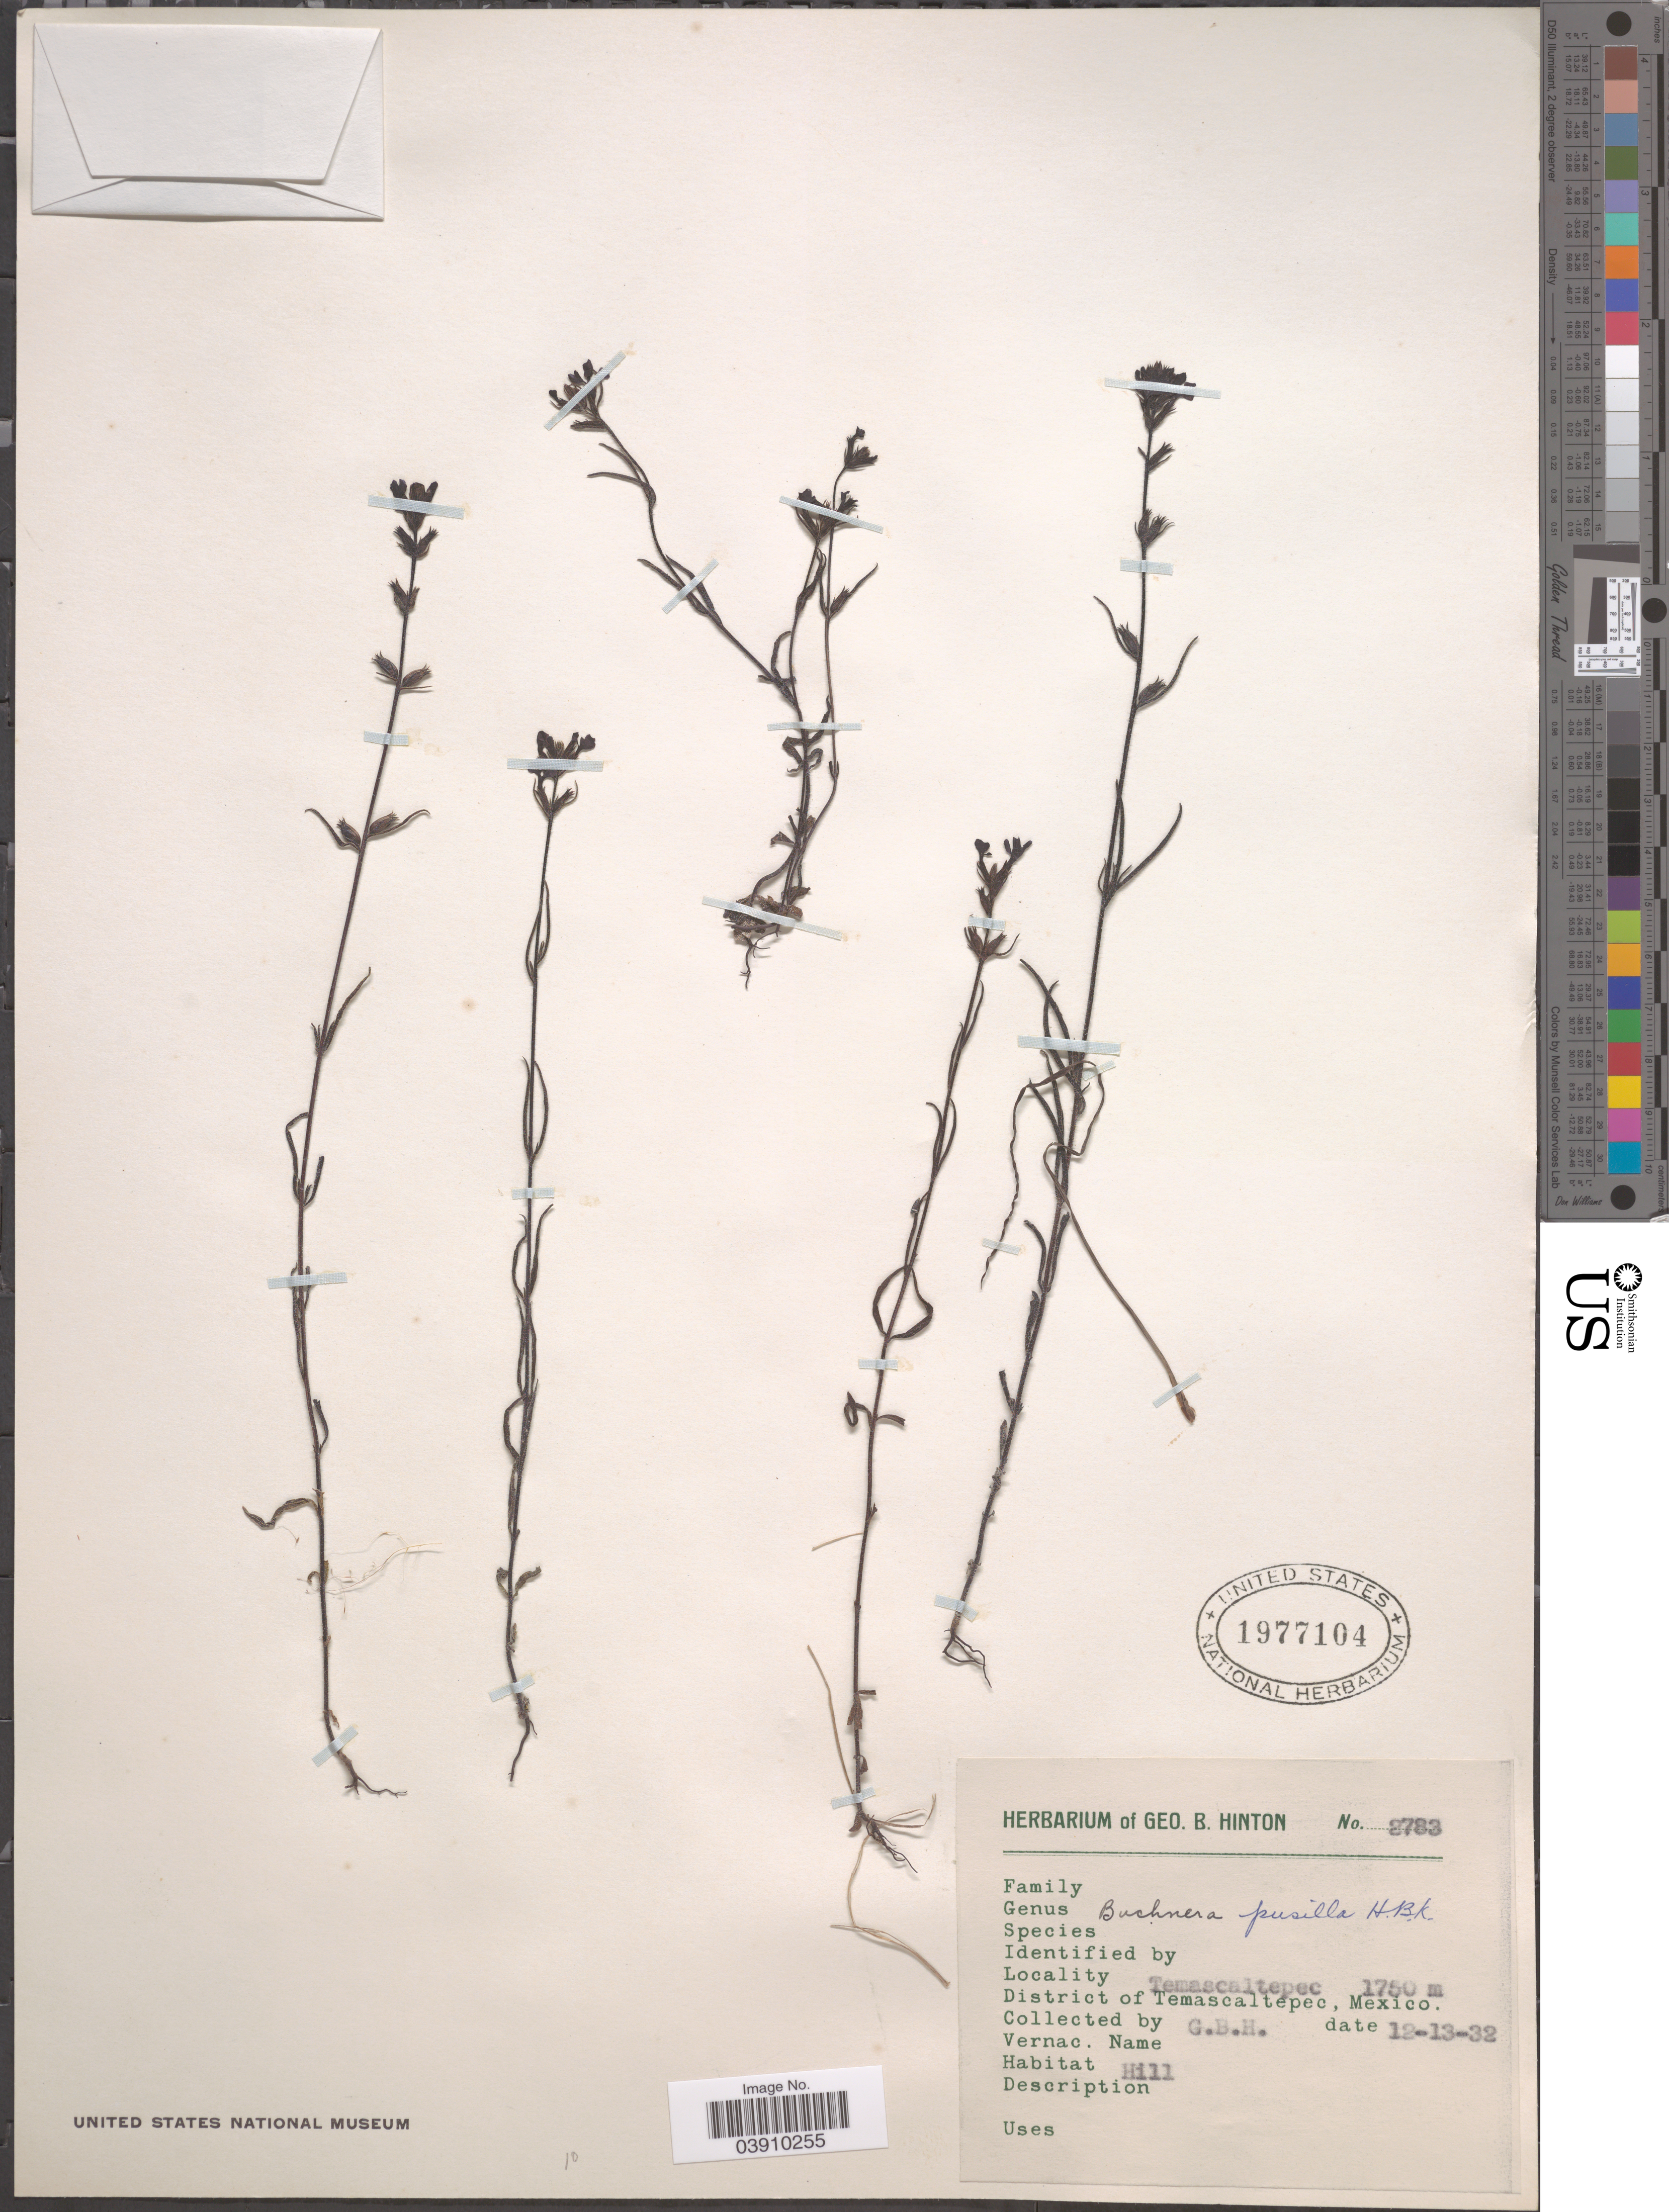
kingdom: Plantae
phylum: Tracheophyta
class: Magnoliopsida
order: Lamiales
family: Orobanchaceae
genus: Buchnera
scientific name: Buchnera pusilla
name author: Kunth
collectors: G. B. Hinton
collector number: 2783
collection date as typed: Transcribed d/m/y: 13/12/32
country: Mexico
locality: Temascaltepec. District of Temascaltepec.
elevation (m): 1750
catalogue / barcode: US 1977104